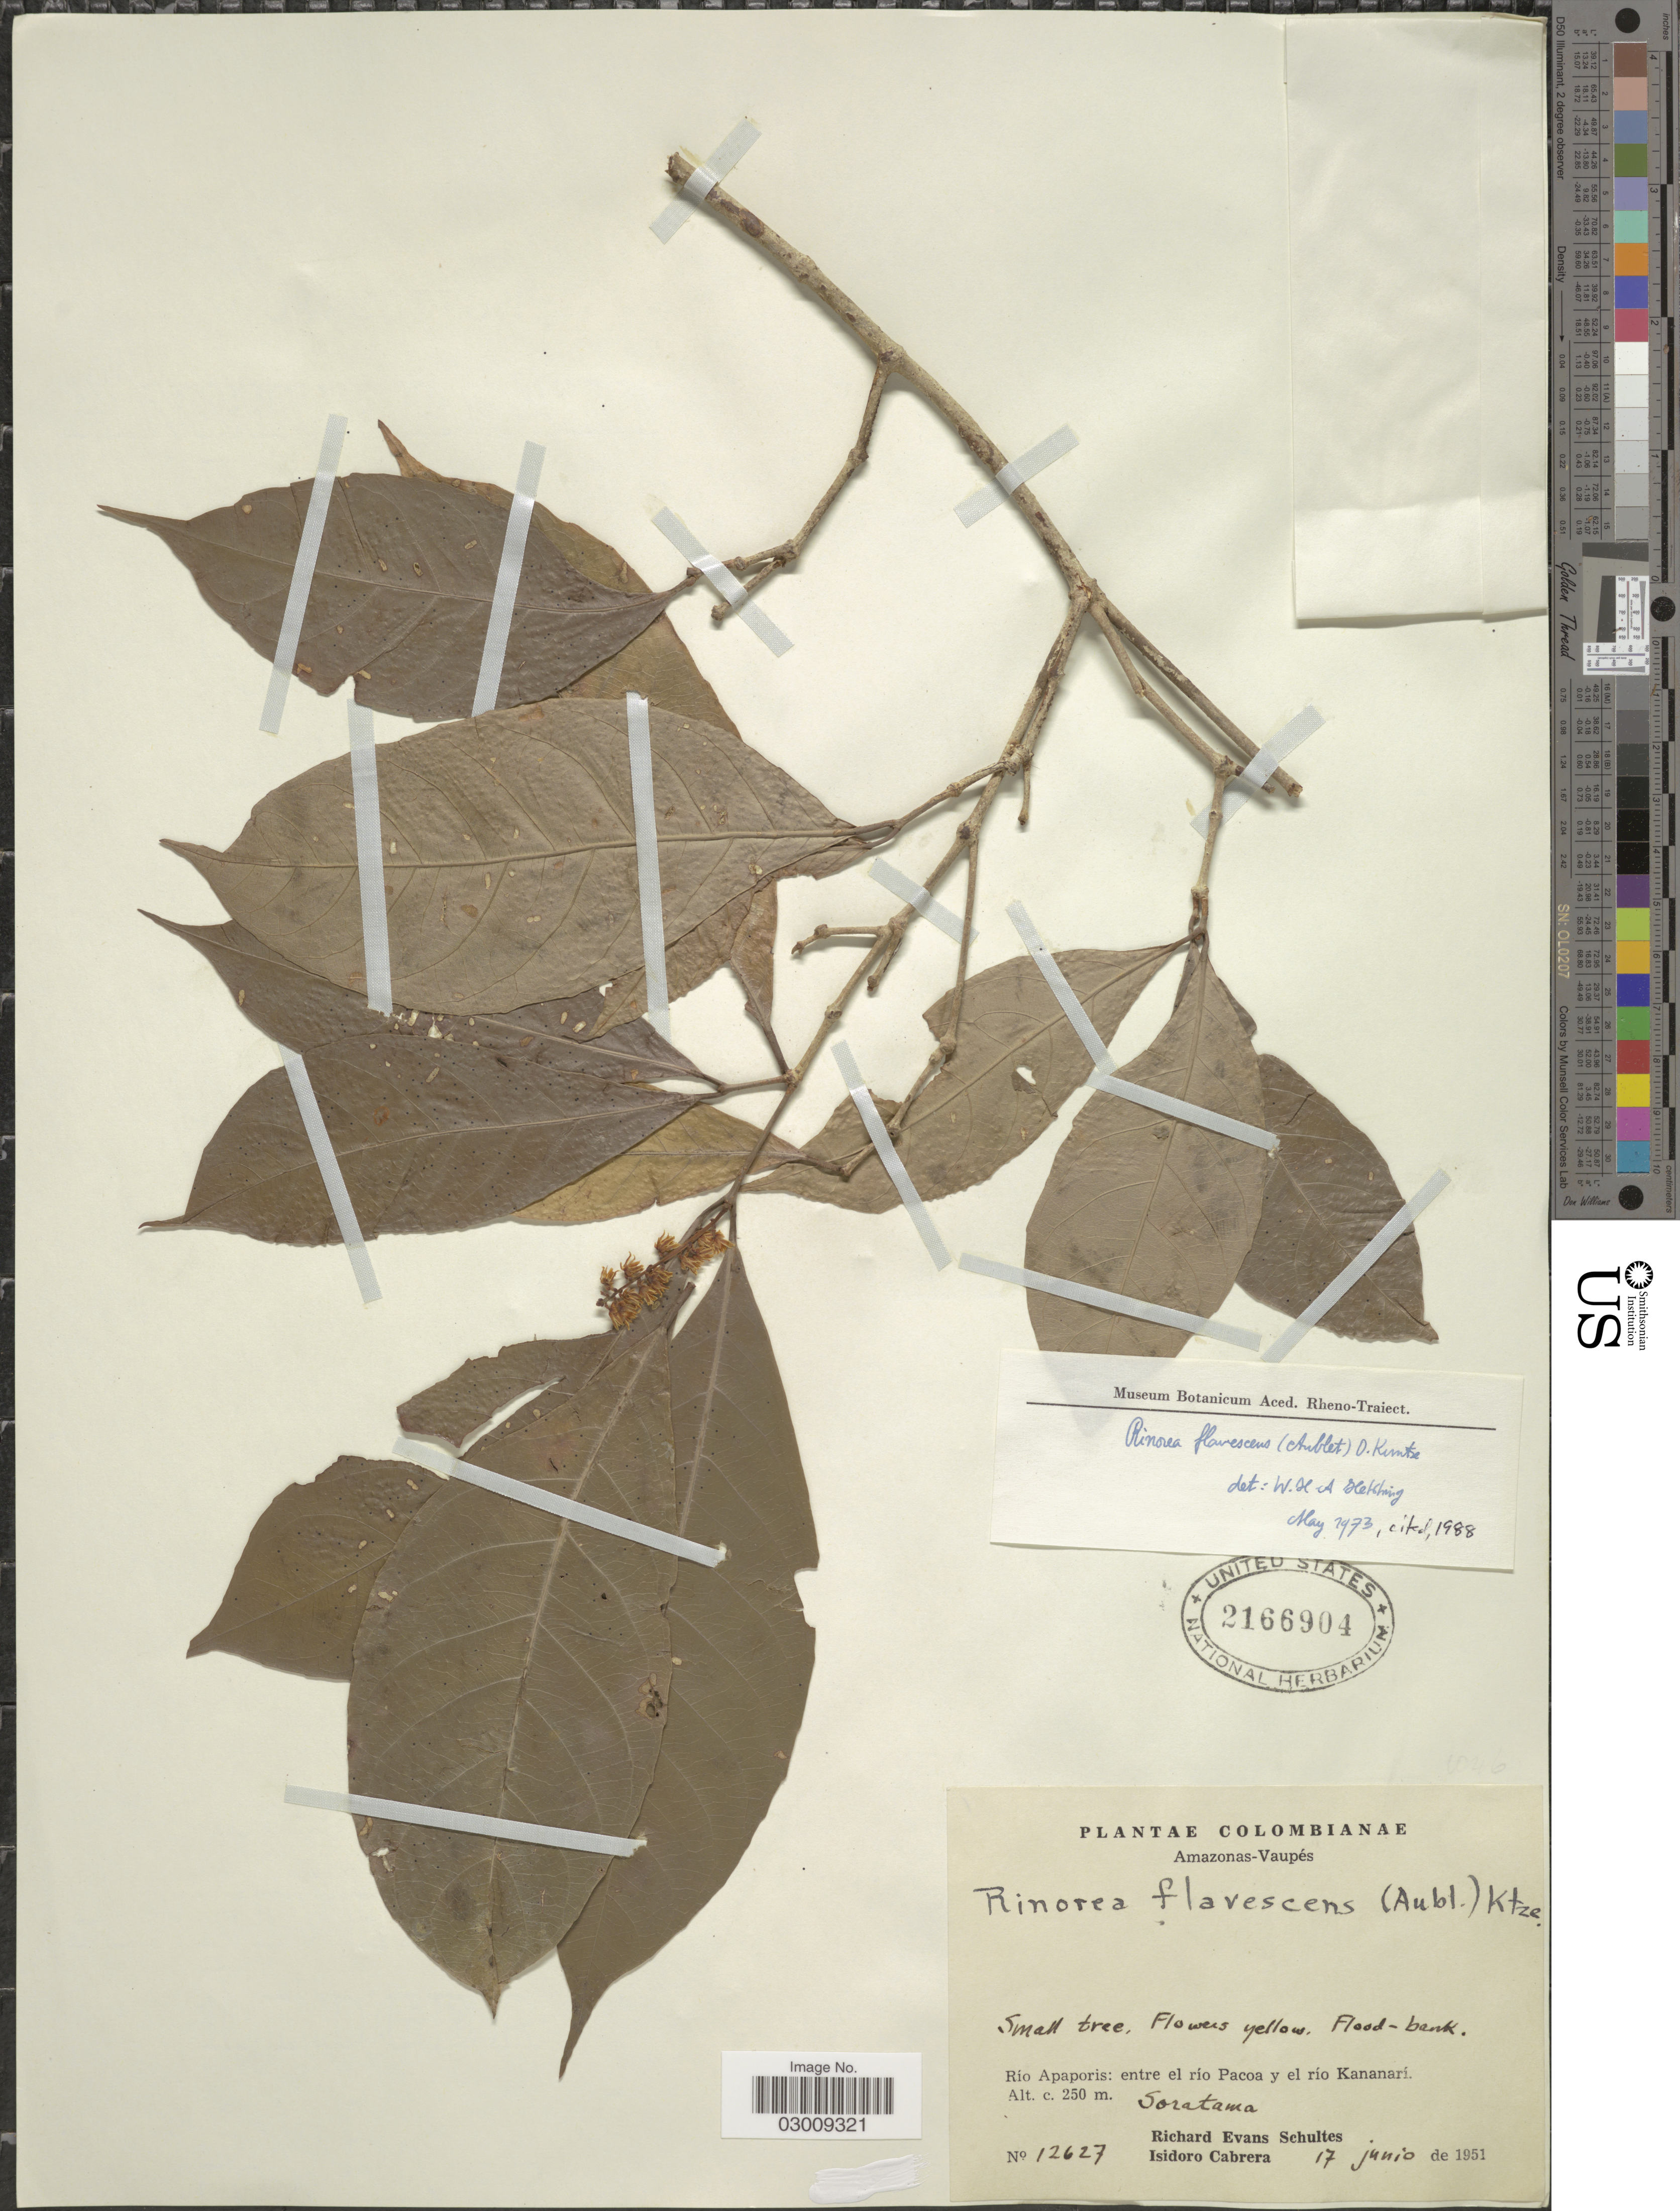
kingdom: Plantae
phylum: Tracheophyta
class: Magnoliopsida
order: Malpighiales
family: Violaceae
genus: Rinorea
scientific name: Rinorea flavescens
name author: (Aubl.) Kuntze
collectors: R. E. Schultes & I. Cabrera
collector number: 12627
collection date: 1951-06-17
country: Colombia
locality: Amazonas-Vaupés. Río Apaporis: entre el río Pacoa y el río Kananarí. Soratama.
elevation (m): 250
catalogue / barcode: US 2166904